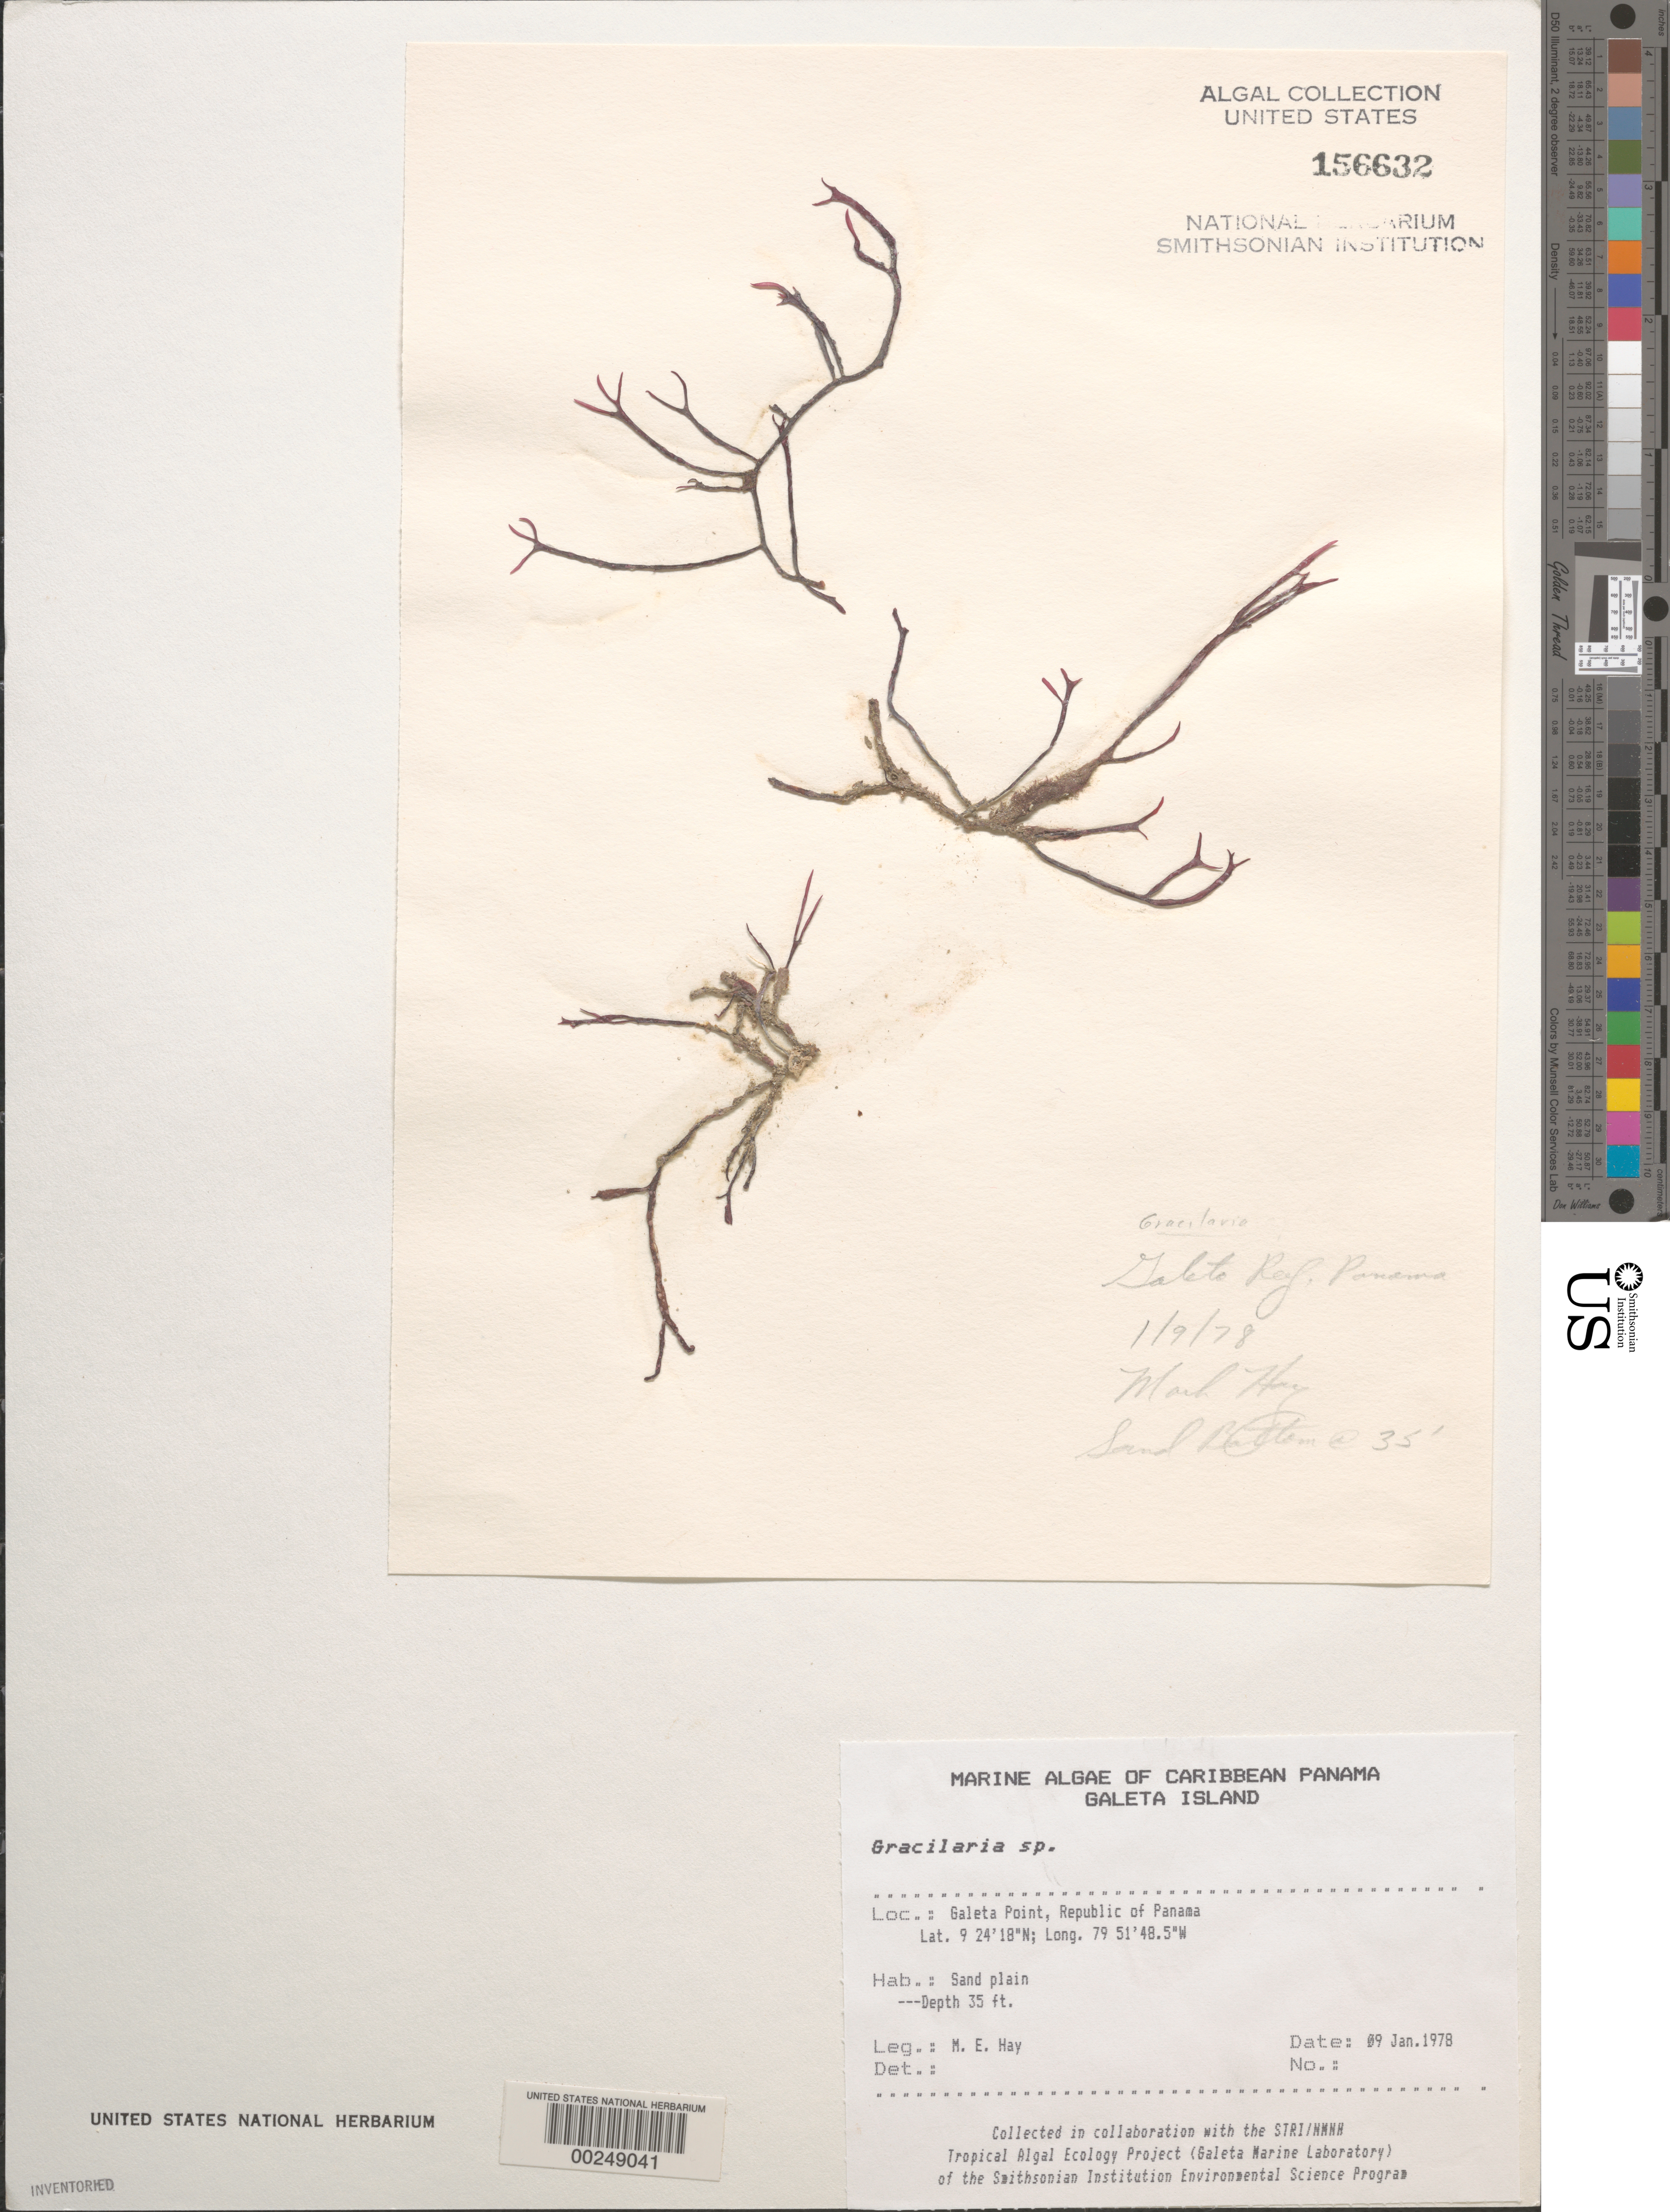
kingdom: Plantae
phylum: Rhodophyta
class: Florideophyceae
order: Gracilariales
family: Gracilariaceae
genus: Gracilaria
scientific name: Gracilaria sp.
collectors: M. E. Hay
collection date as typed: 09 Jan 1978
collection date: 1978-01-09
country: Panama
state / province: Colón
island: Galeta Island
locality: Galeta Point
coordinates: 9 24' 18" N, 79 51' 48.5" W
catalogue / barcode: US 156632